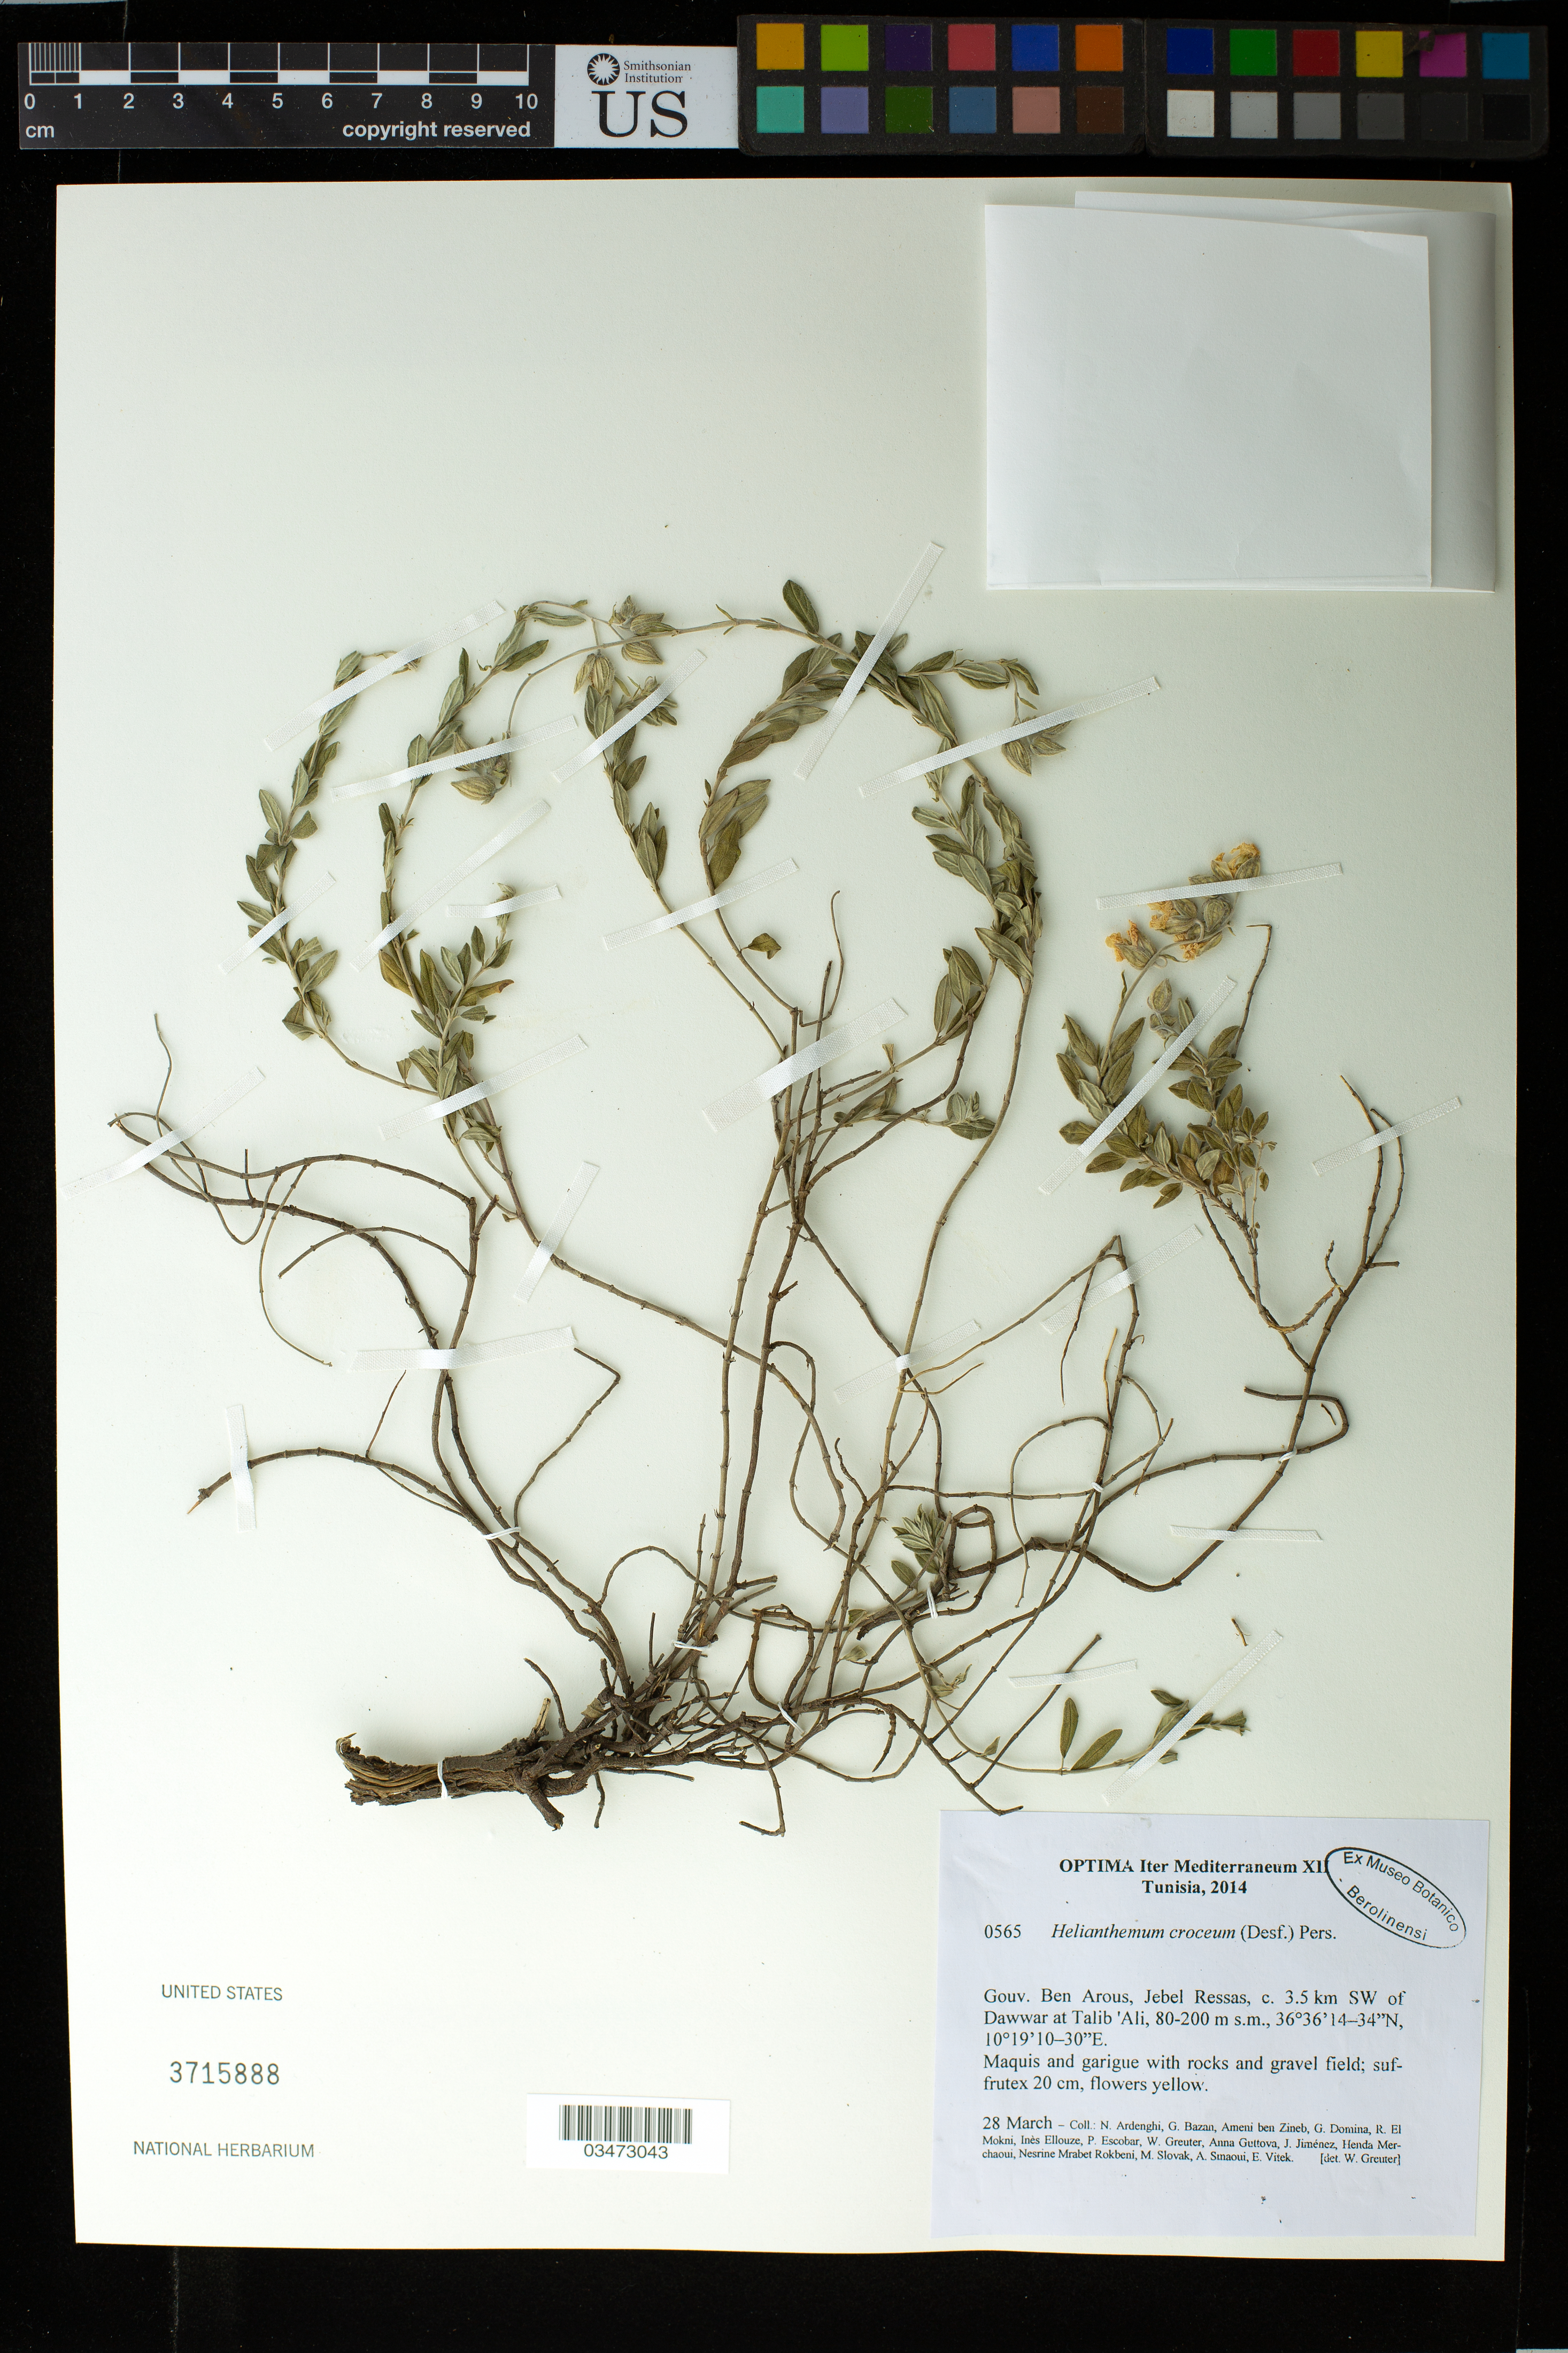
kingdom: Plantae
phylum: Tracheophyta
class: Magnoliopsida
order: Malvales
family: Cistaceae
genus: Helianthemum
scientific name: Helianthemum croceum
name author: (Desf.) Pers.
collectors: N. Ardenghi et al.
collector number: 0565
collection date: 2014-03-28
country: Tunisia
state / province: Ben Arous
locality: Gouv. Ben Arous, Jebel Ressas, c. 3.5 km SW of Dawwar at Talib'Ali.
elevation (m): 80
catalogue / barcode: US 3715888